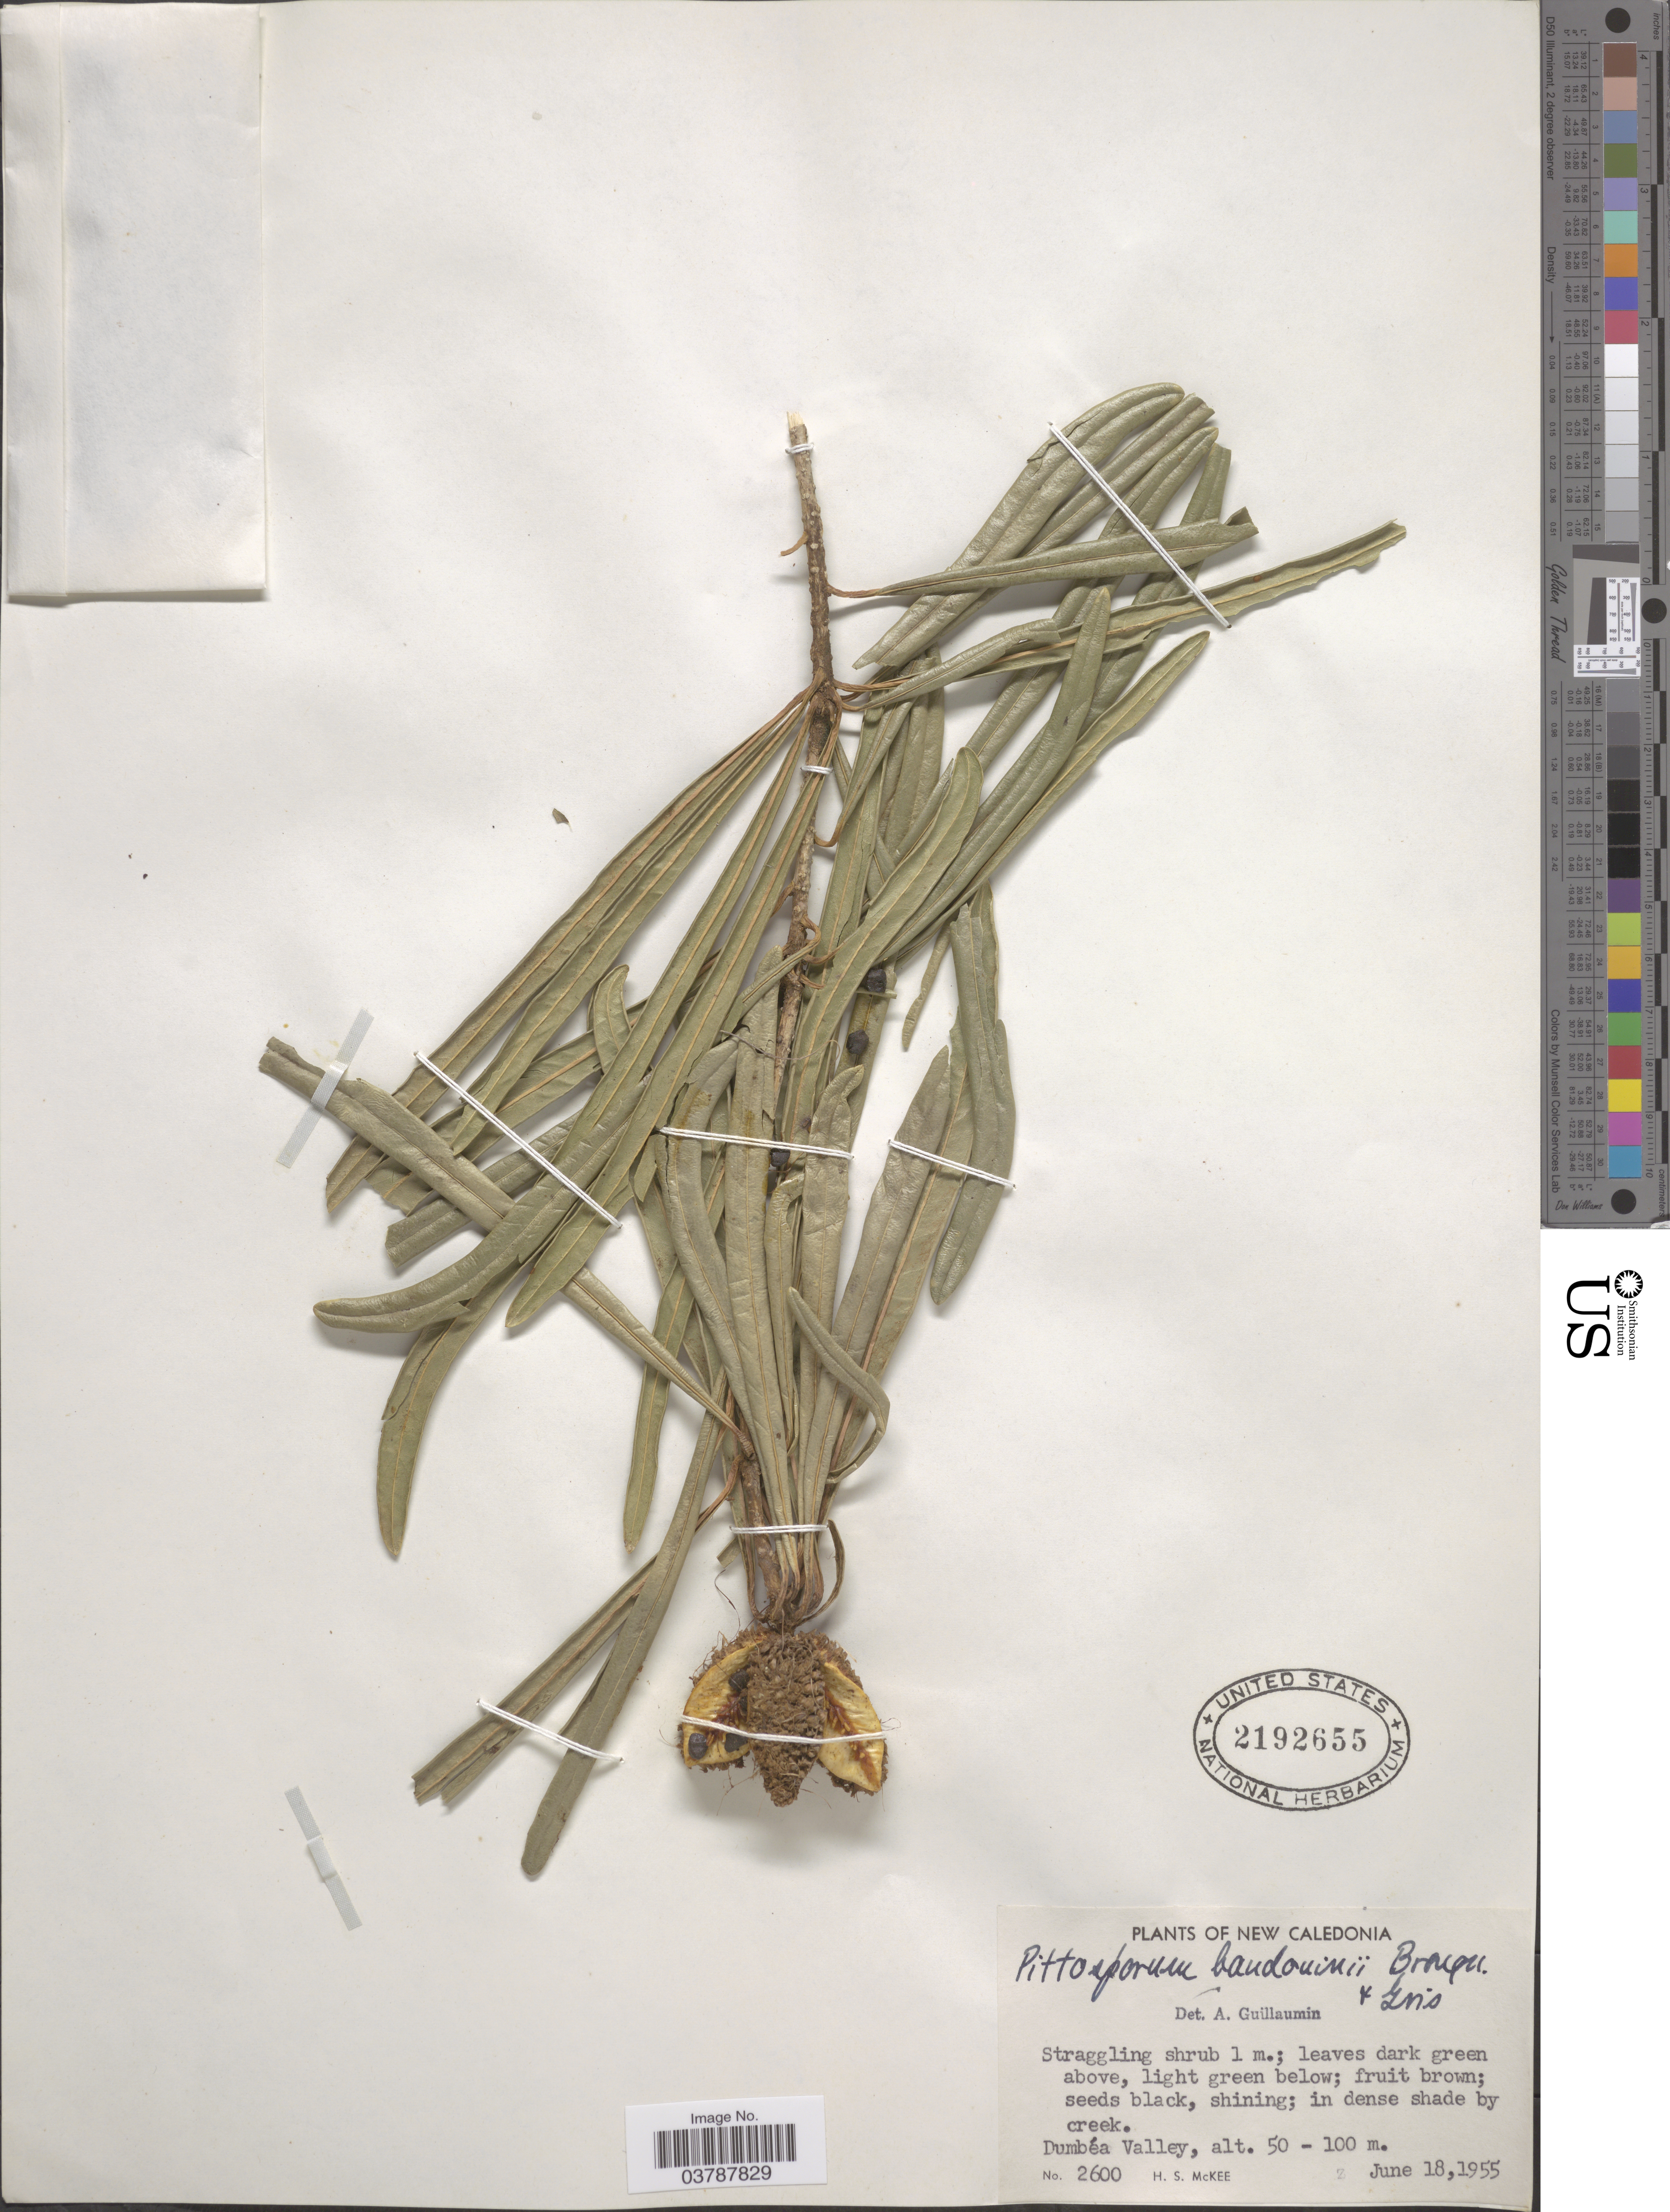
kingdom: Plantae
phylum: Tracheophyta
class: Magnoliopsida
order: Apiales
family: Pittosporaceae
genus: Pittosporum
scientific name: Pittosporum sp.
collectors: H. S. McKee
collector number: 2600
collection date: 1955-06-18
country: New Caledonia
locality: Dumbéa Valley.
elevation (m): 50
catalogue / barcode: US 2192655